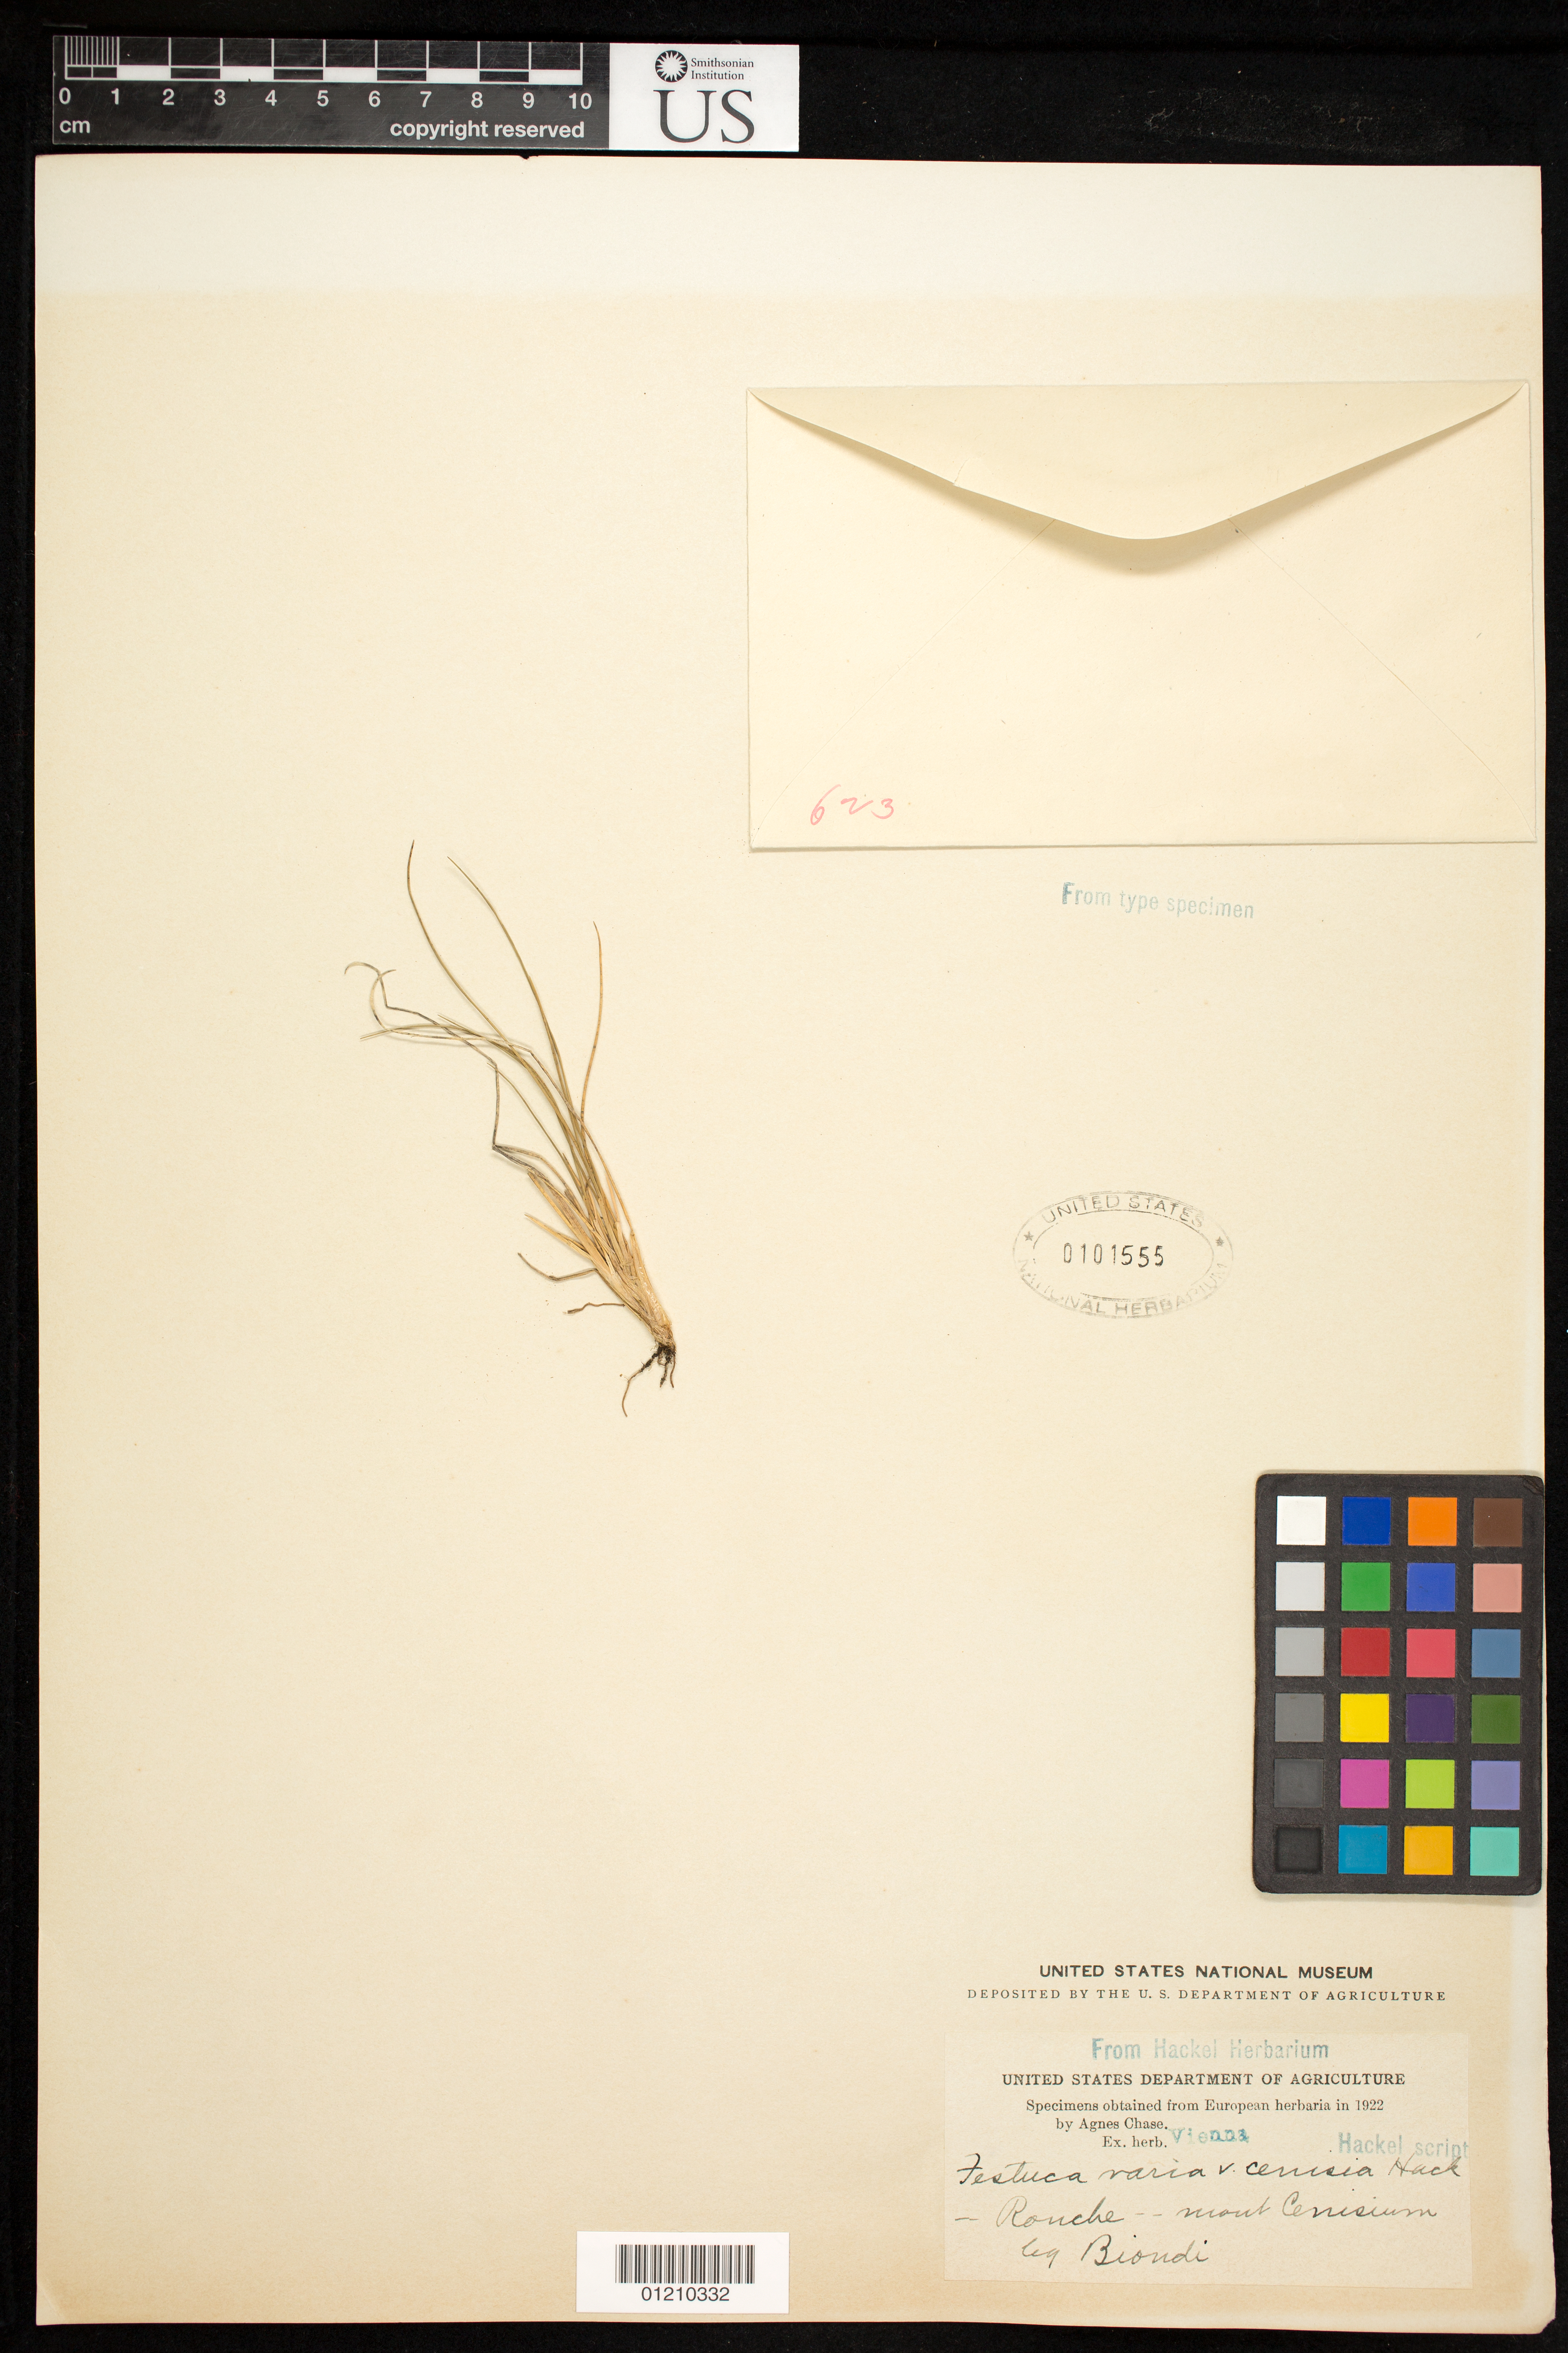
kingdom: Plantae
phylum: Tracheophyta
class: Liliopsida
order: Poales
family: Poaceae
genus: Festuca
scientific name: Festuca varia var. cenisia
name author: Hack.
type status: Type Collection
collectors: Biondi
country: Italy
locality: Ronche-- mont Cenisium.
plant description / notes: Fragmentary material of type specimen ex herb. Vienna.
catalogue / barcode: US 101555